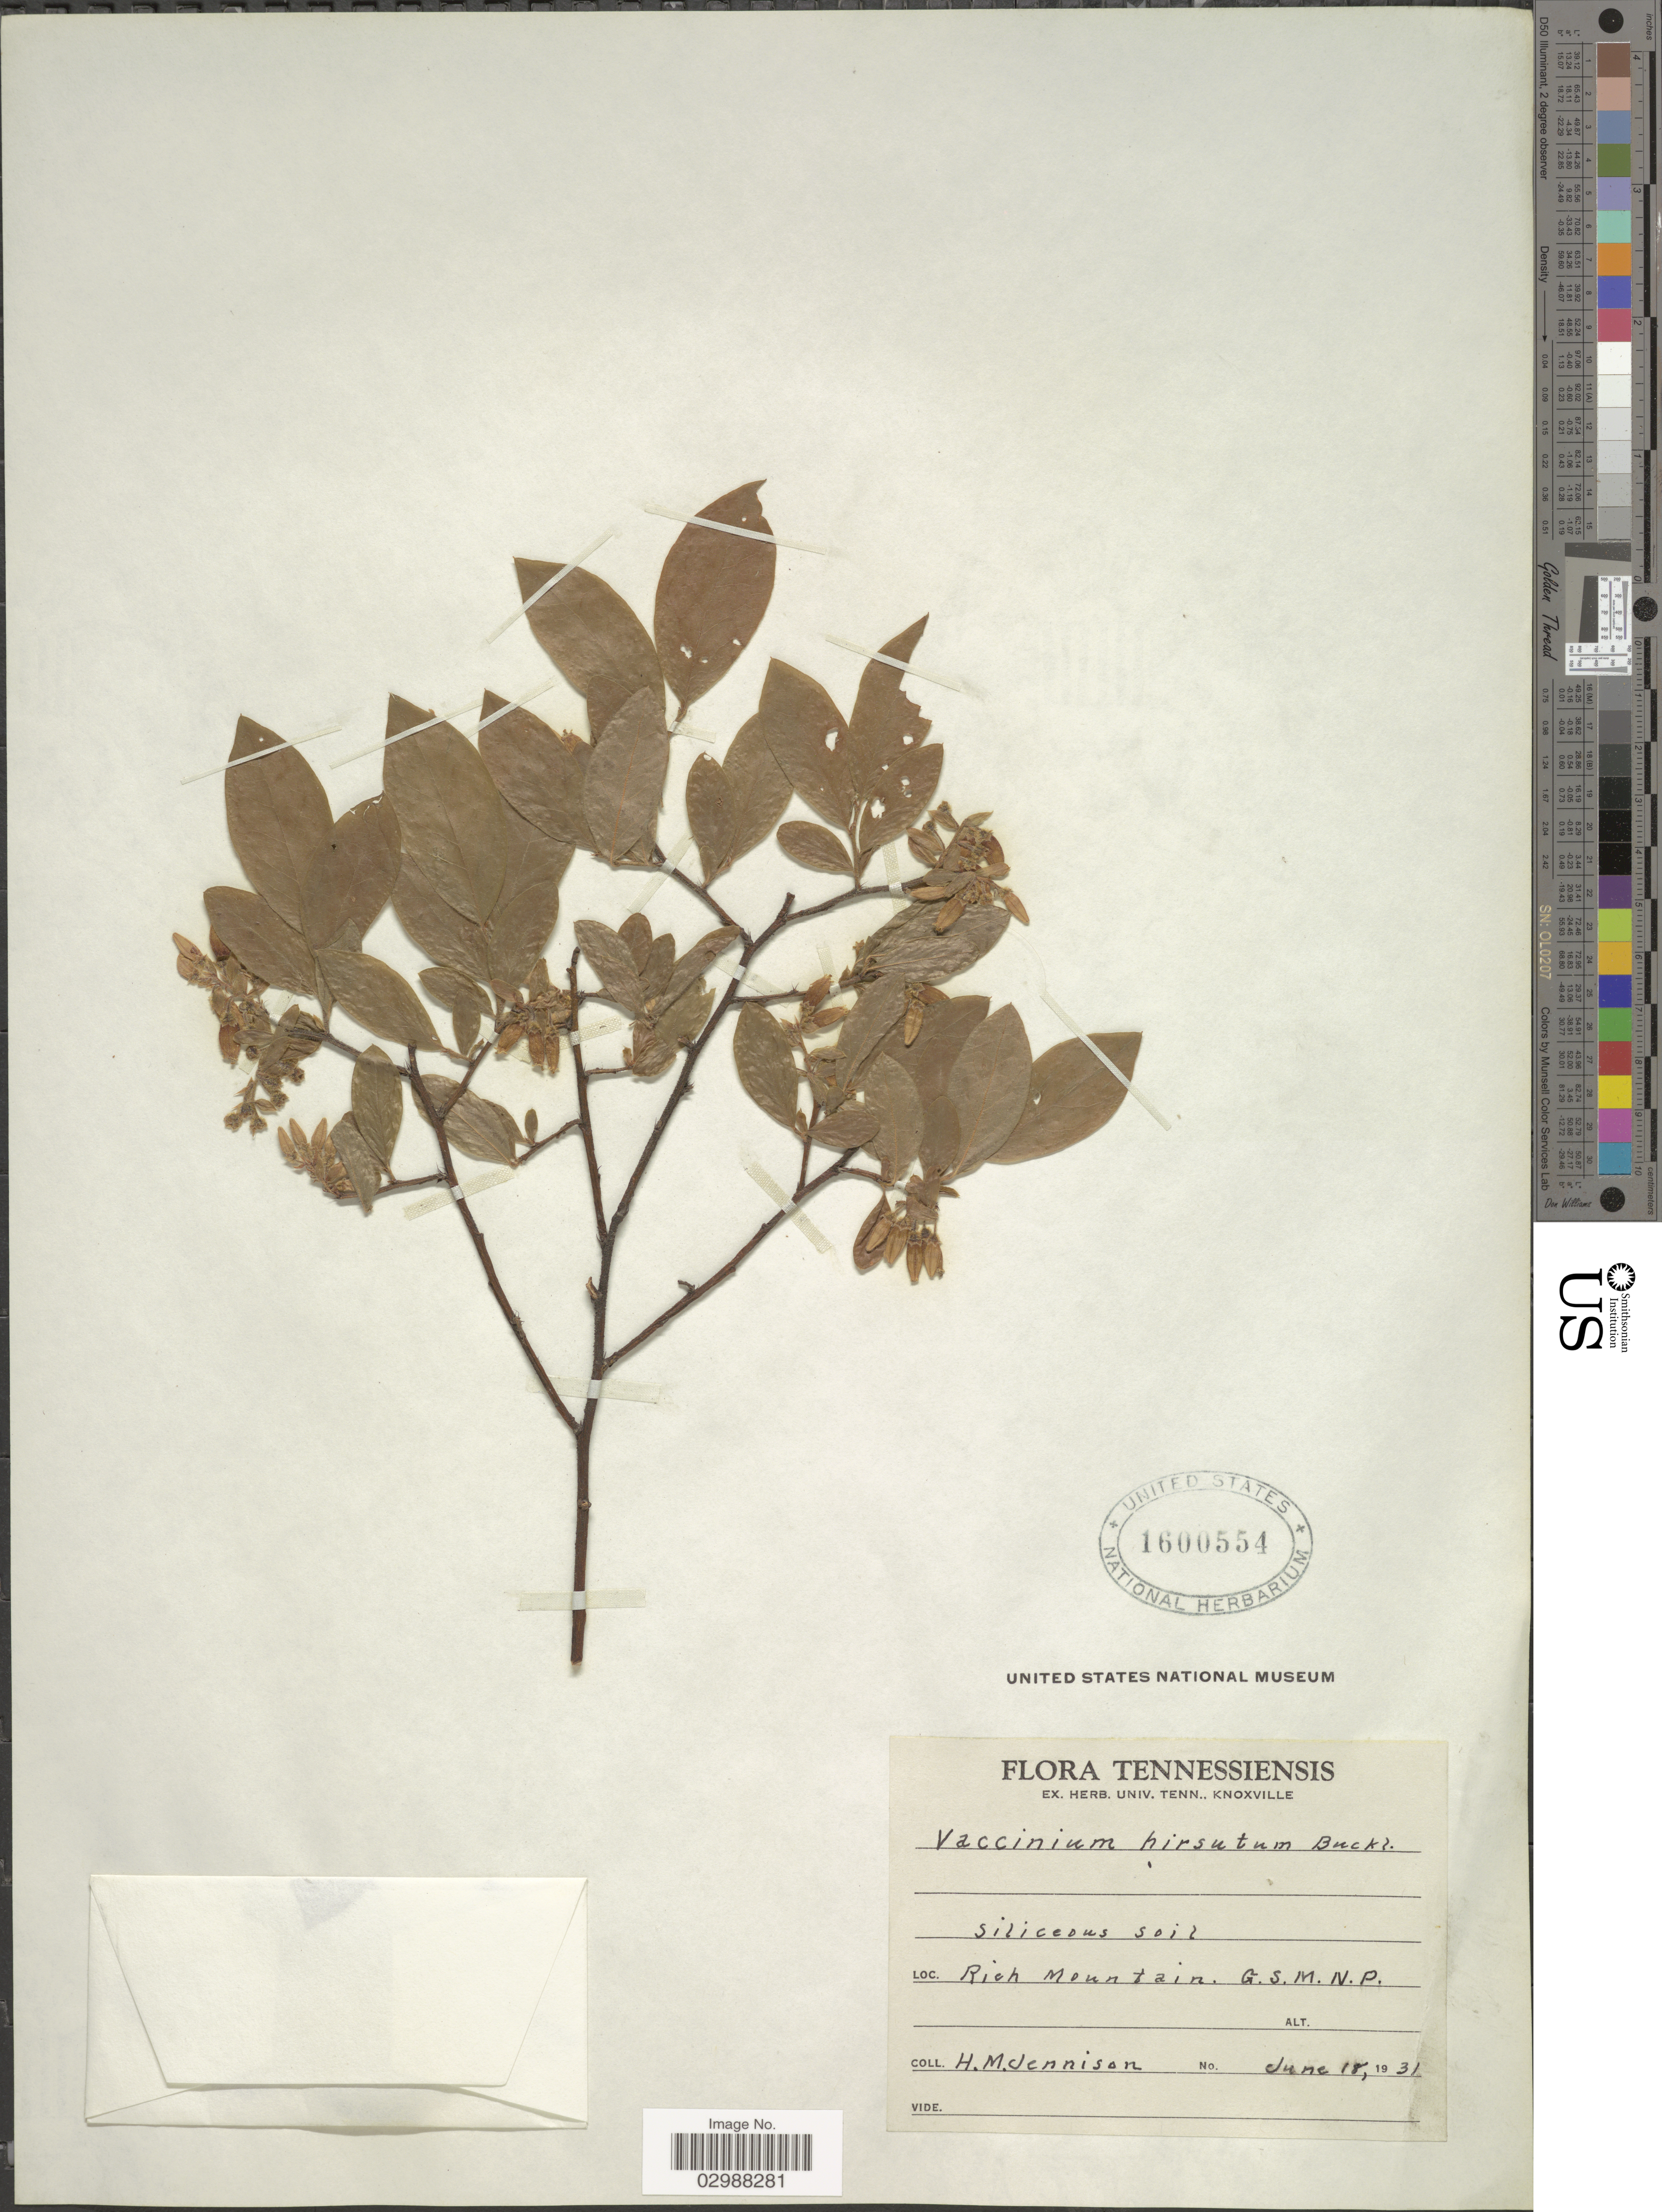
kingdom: Plantae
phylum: Tracheophyta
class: Magnoliopsida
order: Ericales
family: Ericaceae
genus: Vaccinium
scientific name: Vaccinium hirsutum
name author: Buckley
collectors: H. Jennison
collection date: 1931-06-18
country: United States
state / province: Tennessee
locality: Rich Mountain, G.S.M.N.P.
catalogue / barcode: US 1600554